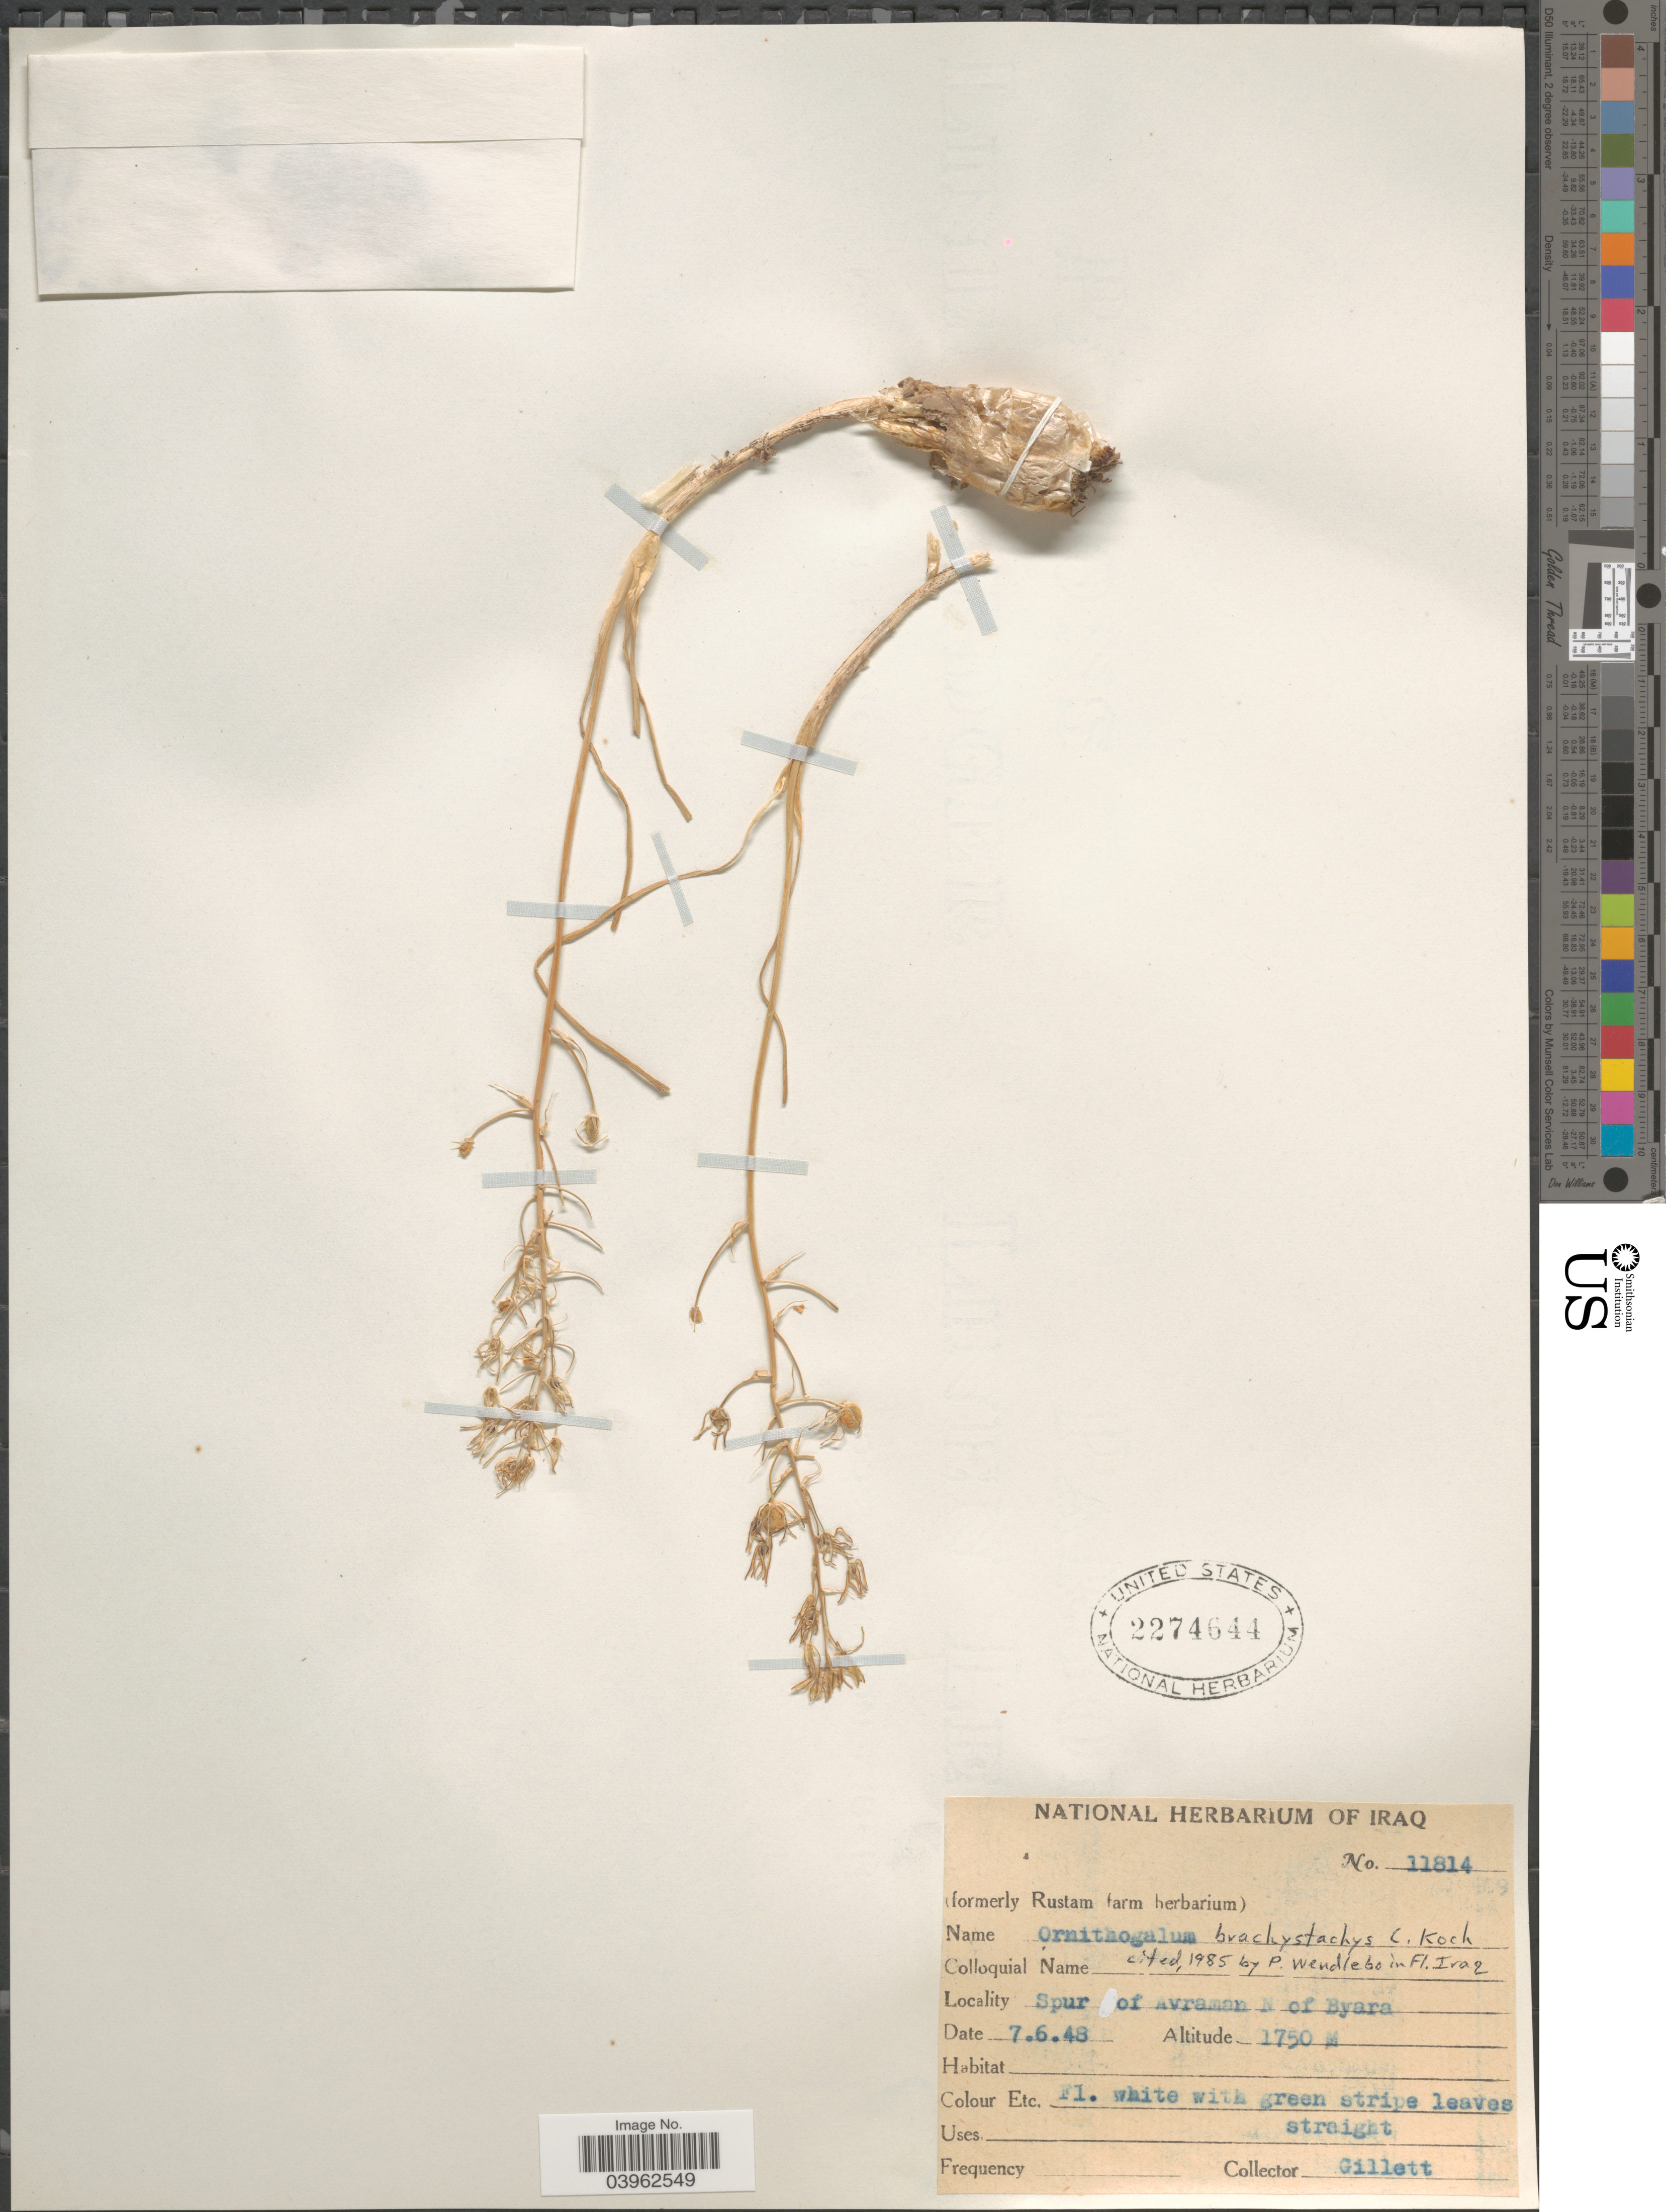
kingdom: Plantae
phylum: Tracheophyta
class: Liliopsida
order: Asparagales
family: Asparagaceae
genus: Ornithogalum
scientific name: Ornithogalum brachystachys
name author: K. Koch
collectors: Gillett, --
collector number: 11814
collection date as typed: Transcribed d/m/y: 7/6/48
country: Iraq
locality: Spur of Avraman N of Byara.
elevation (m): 1750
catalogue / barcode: US 2274644